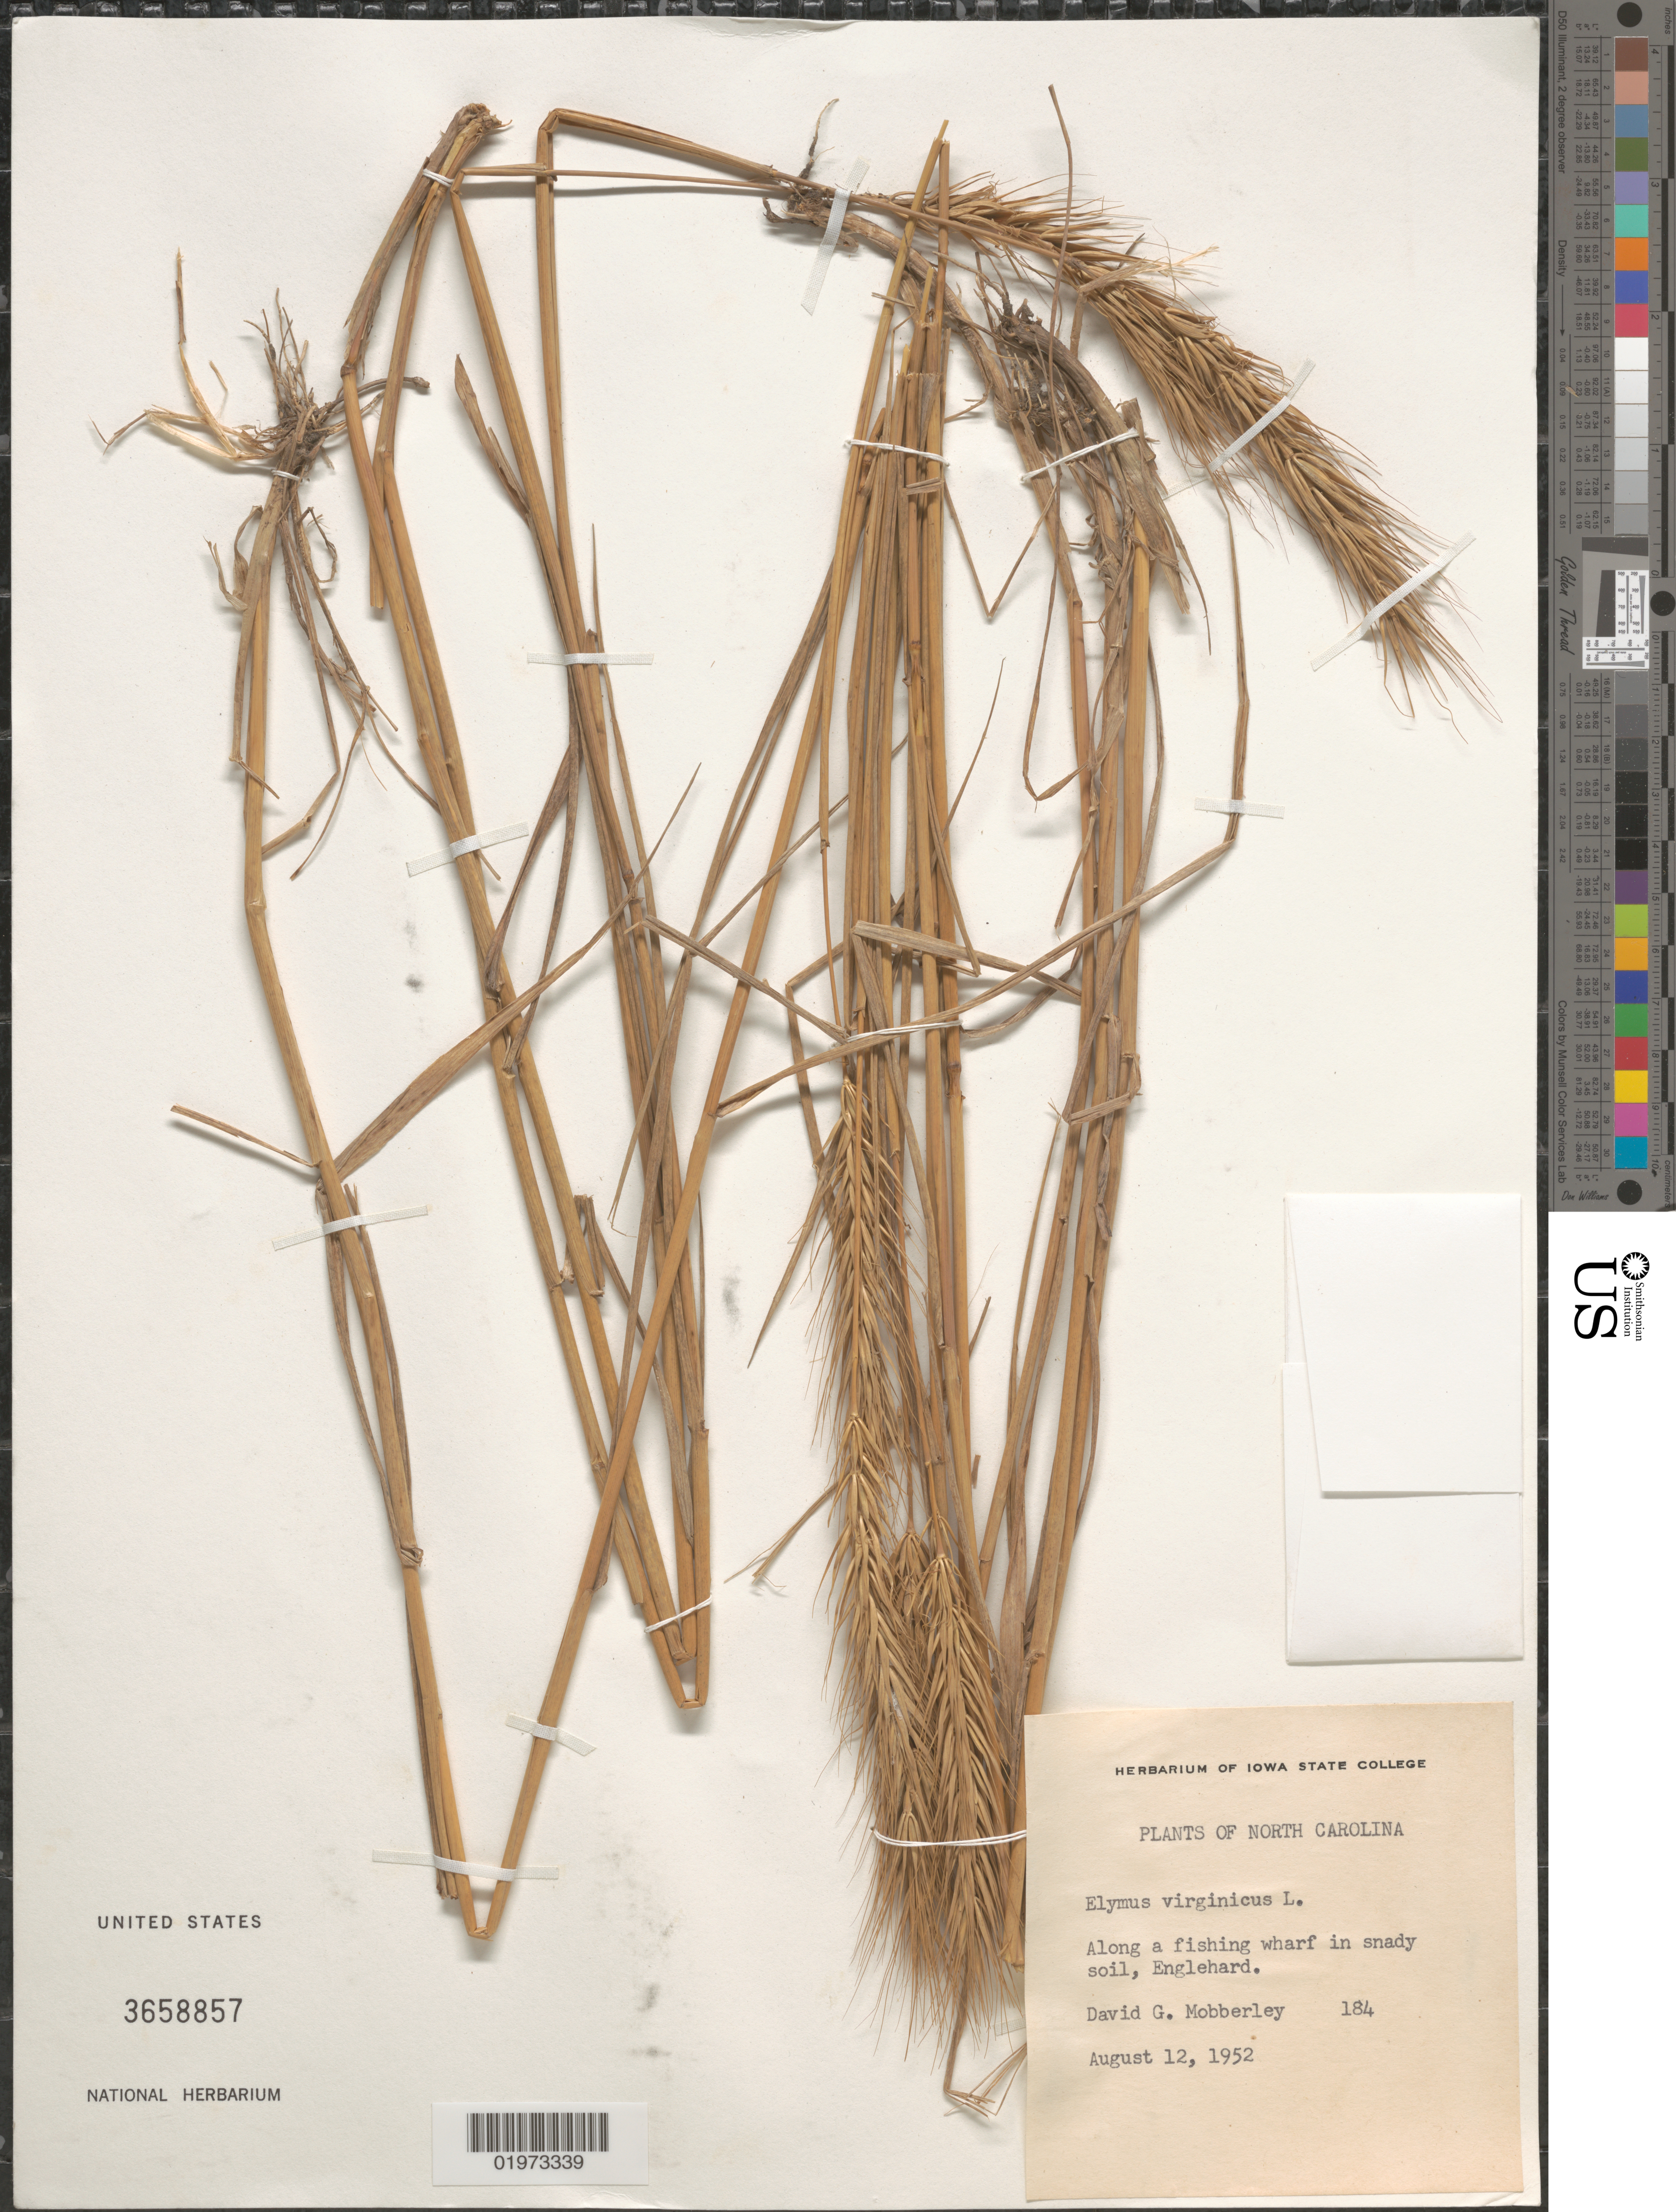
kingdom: Plantae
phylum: Tracheophyta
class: Liliopsida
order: Poales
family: Poaceae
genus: Elymus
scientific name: Elymus virginicus var. virginicus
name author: L.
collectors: D. Mobberley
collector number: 184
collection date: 1952-08-12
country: United States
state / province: North Carolina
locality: Along a fishing wharf in snady soil, Englehard.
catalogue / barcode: US 3658857